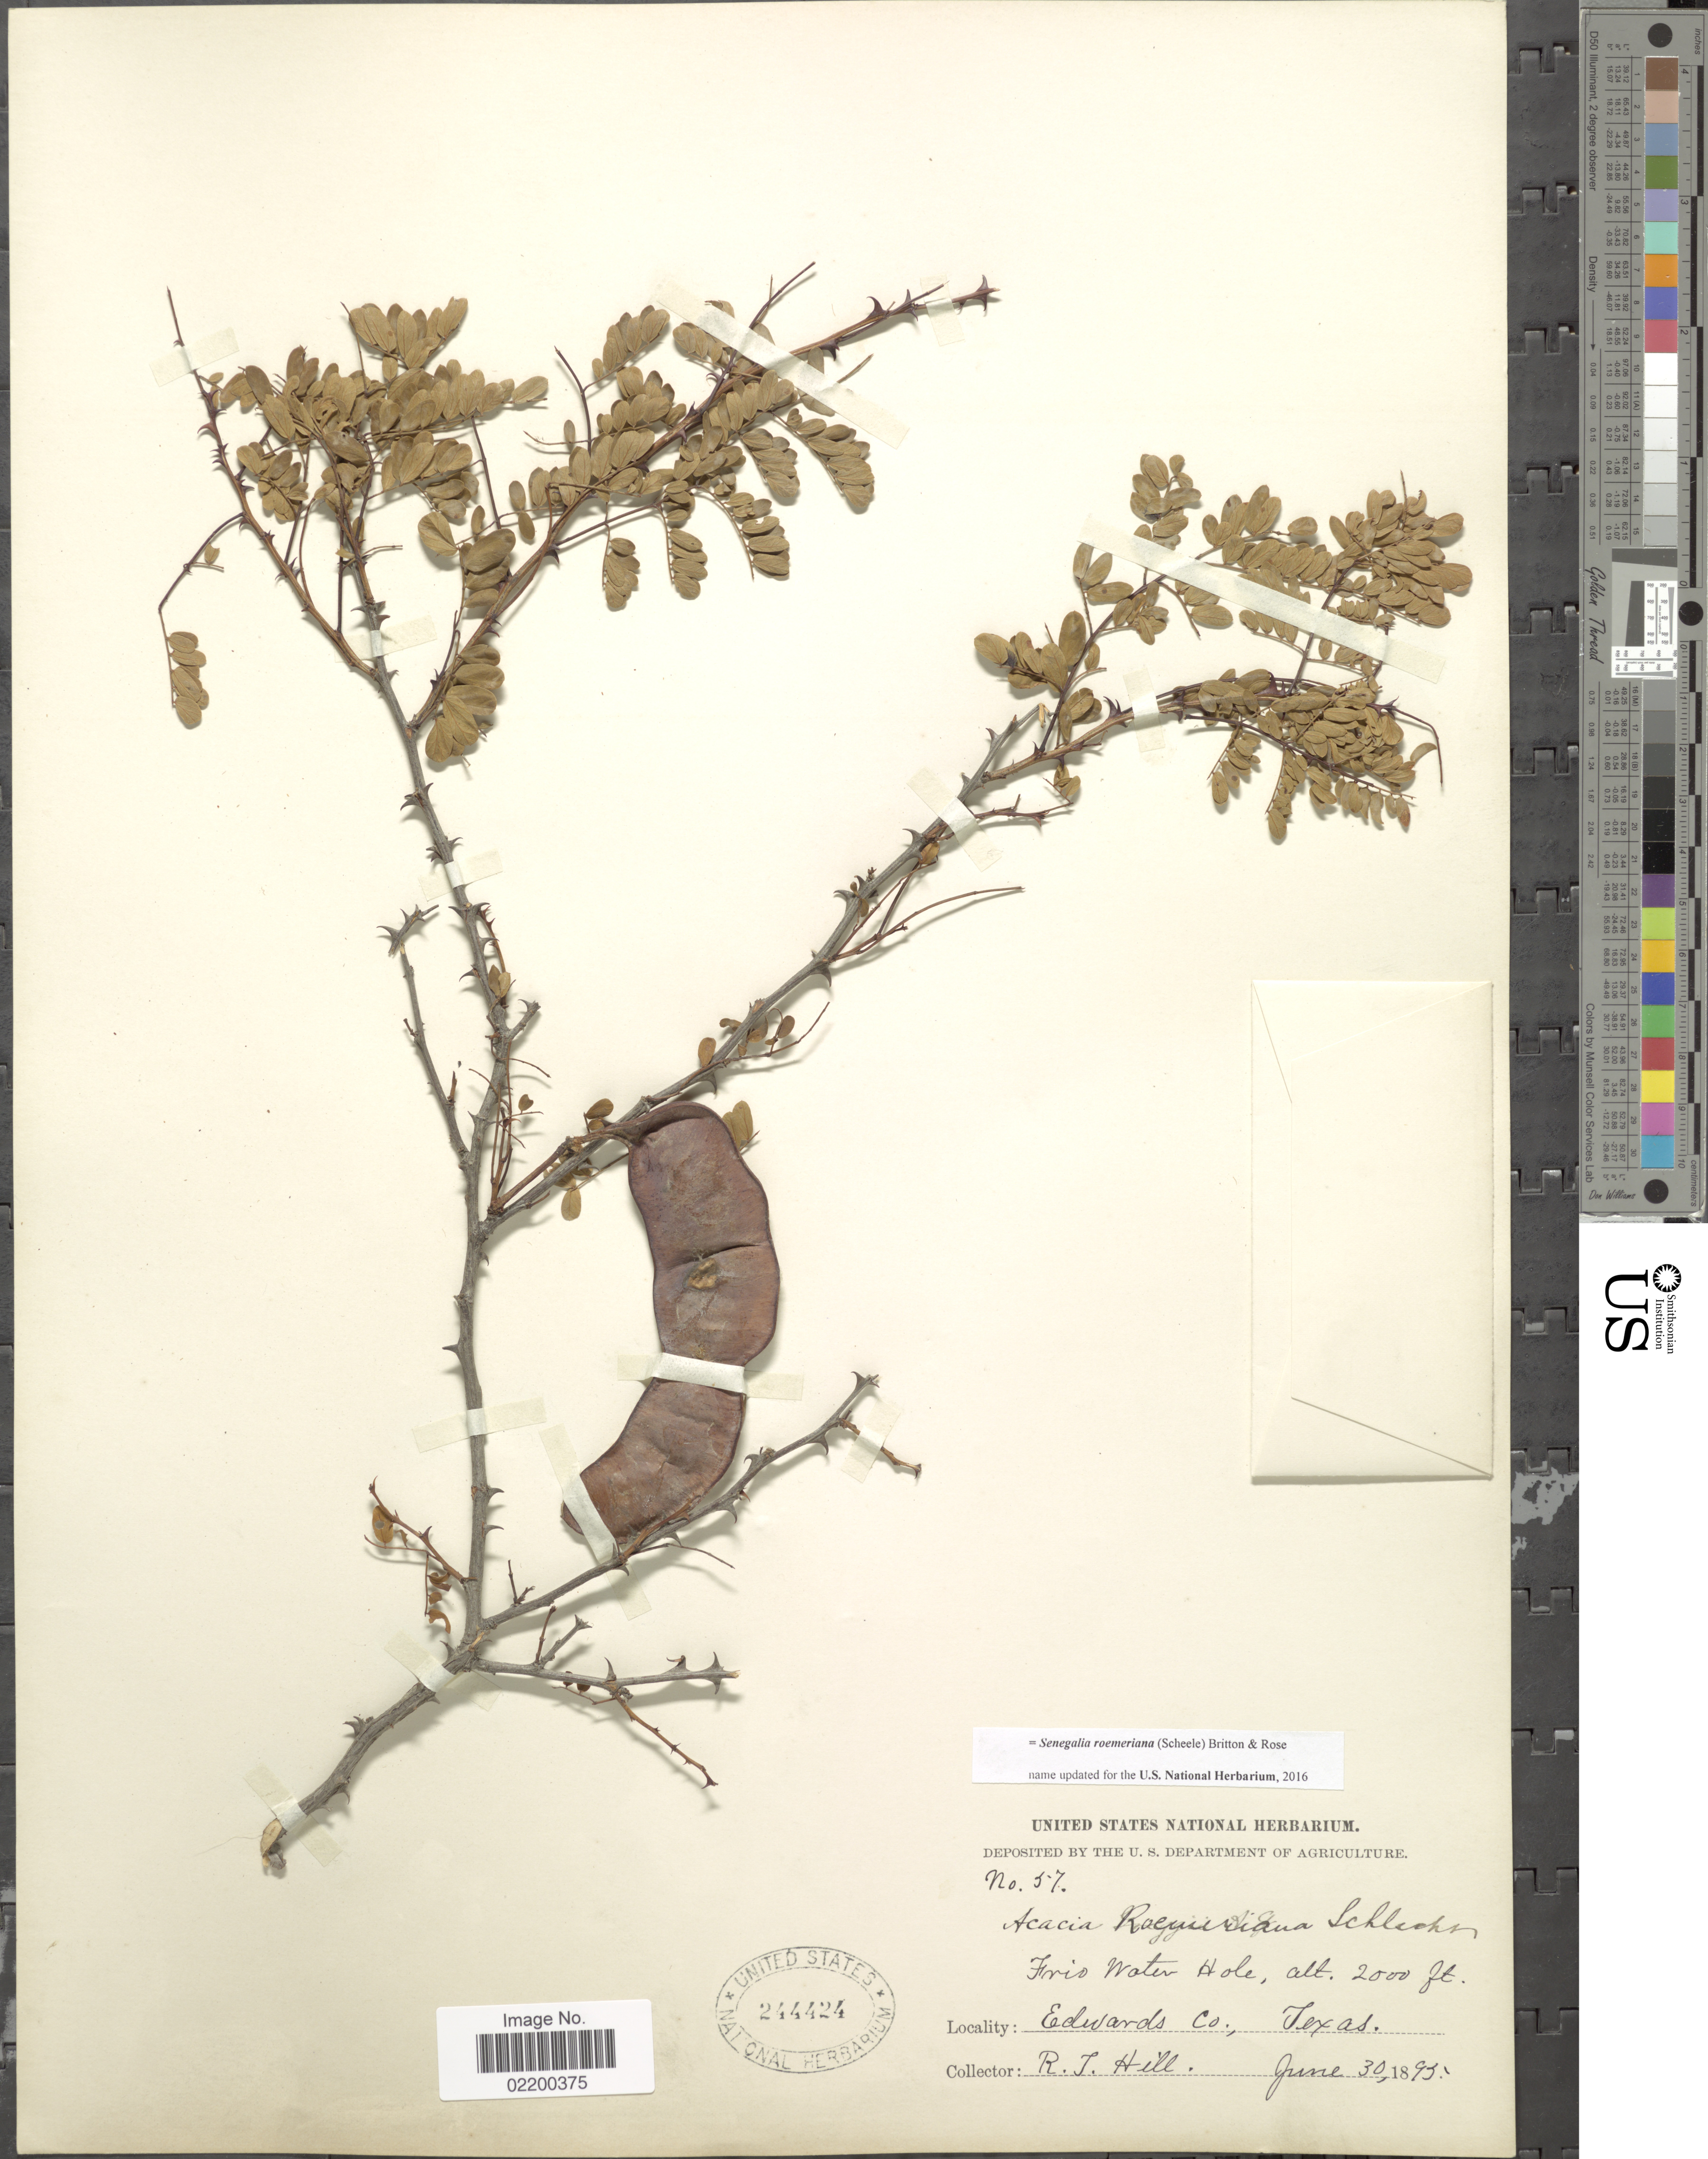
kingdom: Plantae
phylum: Tracheophyta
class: Magnoliopsida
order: Fabales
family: Fabaceae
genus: Senegalia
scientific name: Senegalia roemeriana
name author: (Scheele) Britton & Rose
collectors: R. J. Hill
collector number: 57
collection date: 1895-06-30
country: United States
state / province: Texas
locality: Frio Water Hole, Edwards Co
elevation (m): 610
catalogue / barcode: US 244424